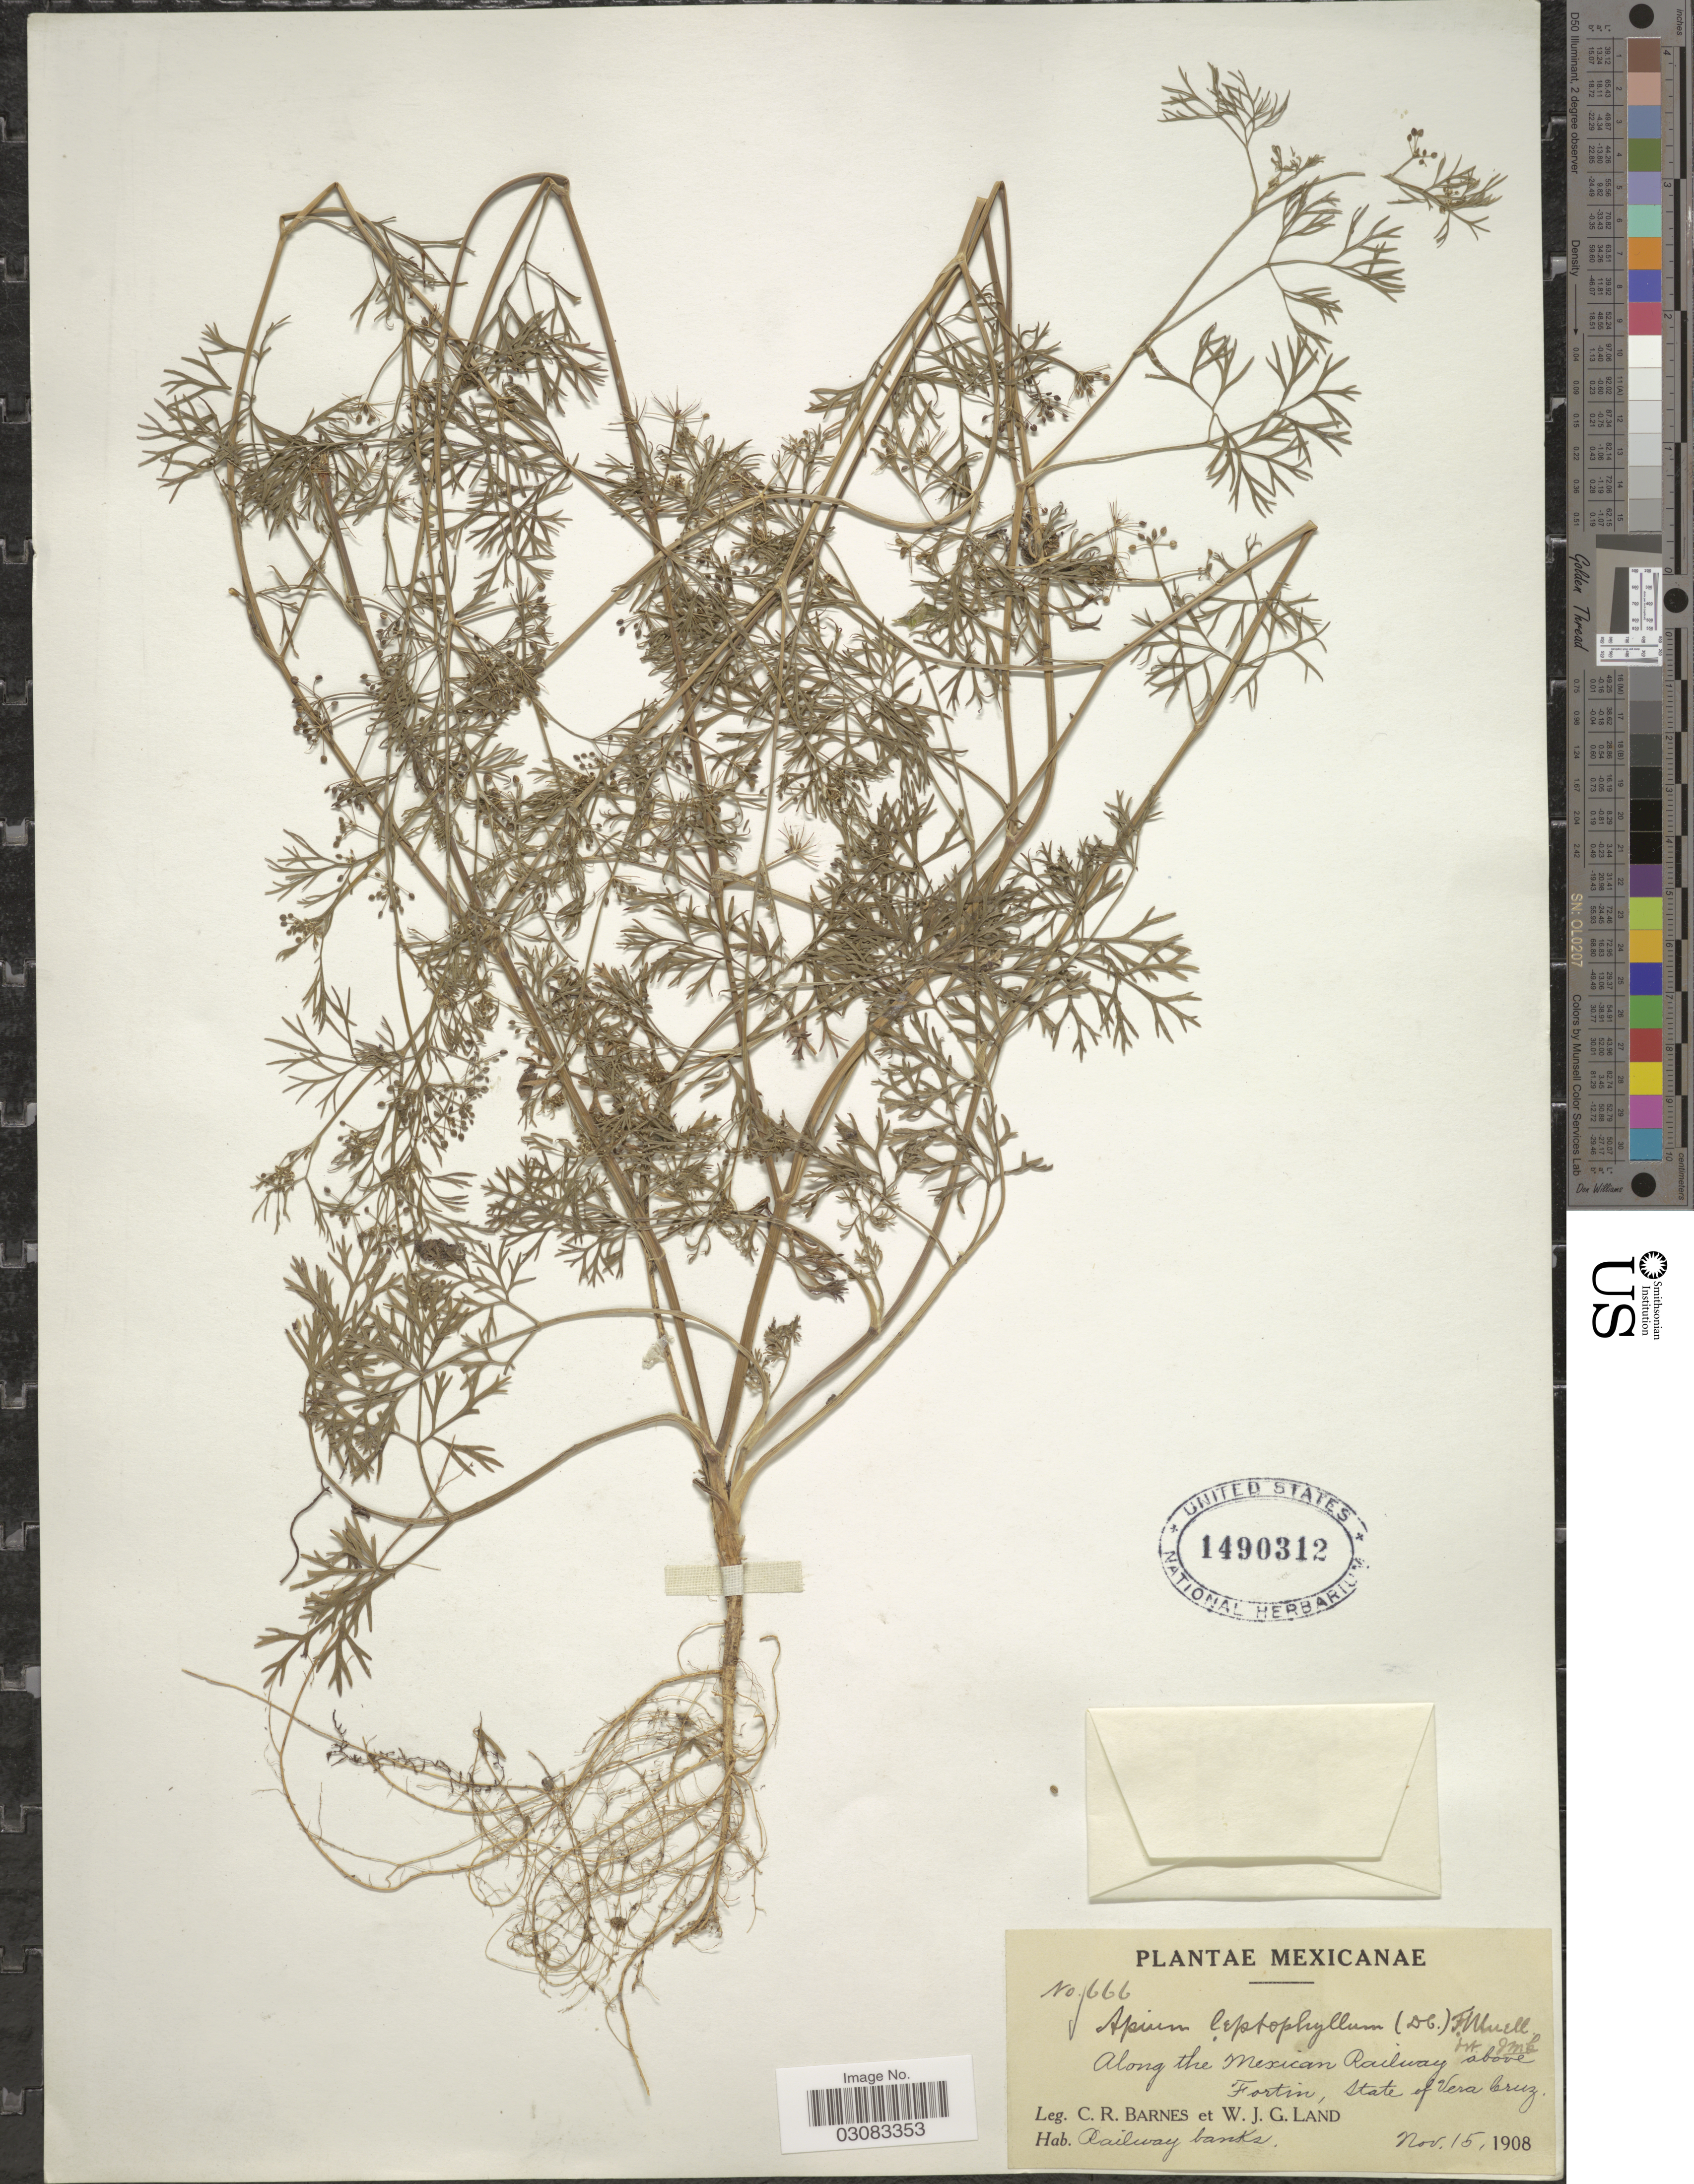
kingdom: Plantae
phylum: Tracheophyta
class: Magnoliopsida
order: Apiales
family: Apiaceae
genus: Cyclospermum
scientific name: Cyclospermum leptophyllum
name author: (Pers.) Sprague ex Britton & P. Wilson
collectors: C. R. Barnes & W. J. G. Land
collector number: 666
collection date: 1908-11-15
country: Mexico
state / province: Veracruz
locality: Along the Mexican Railway above Fortin, State of Vera Cruz.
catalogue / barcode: US 1490312